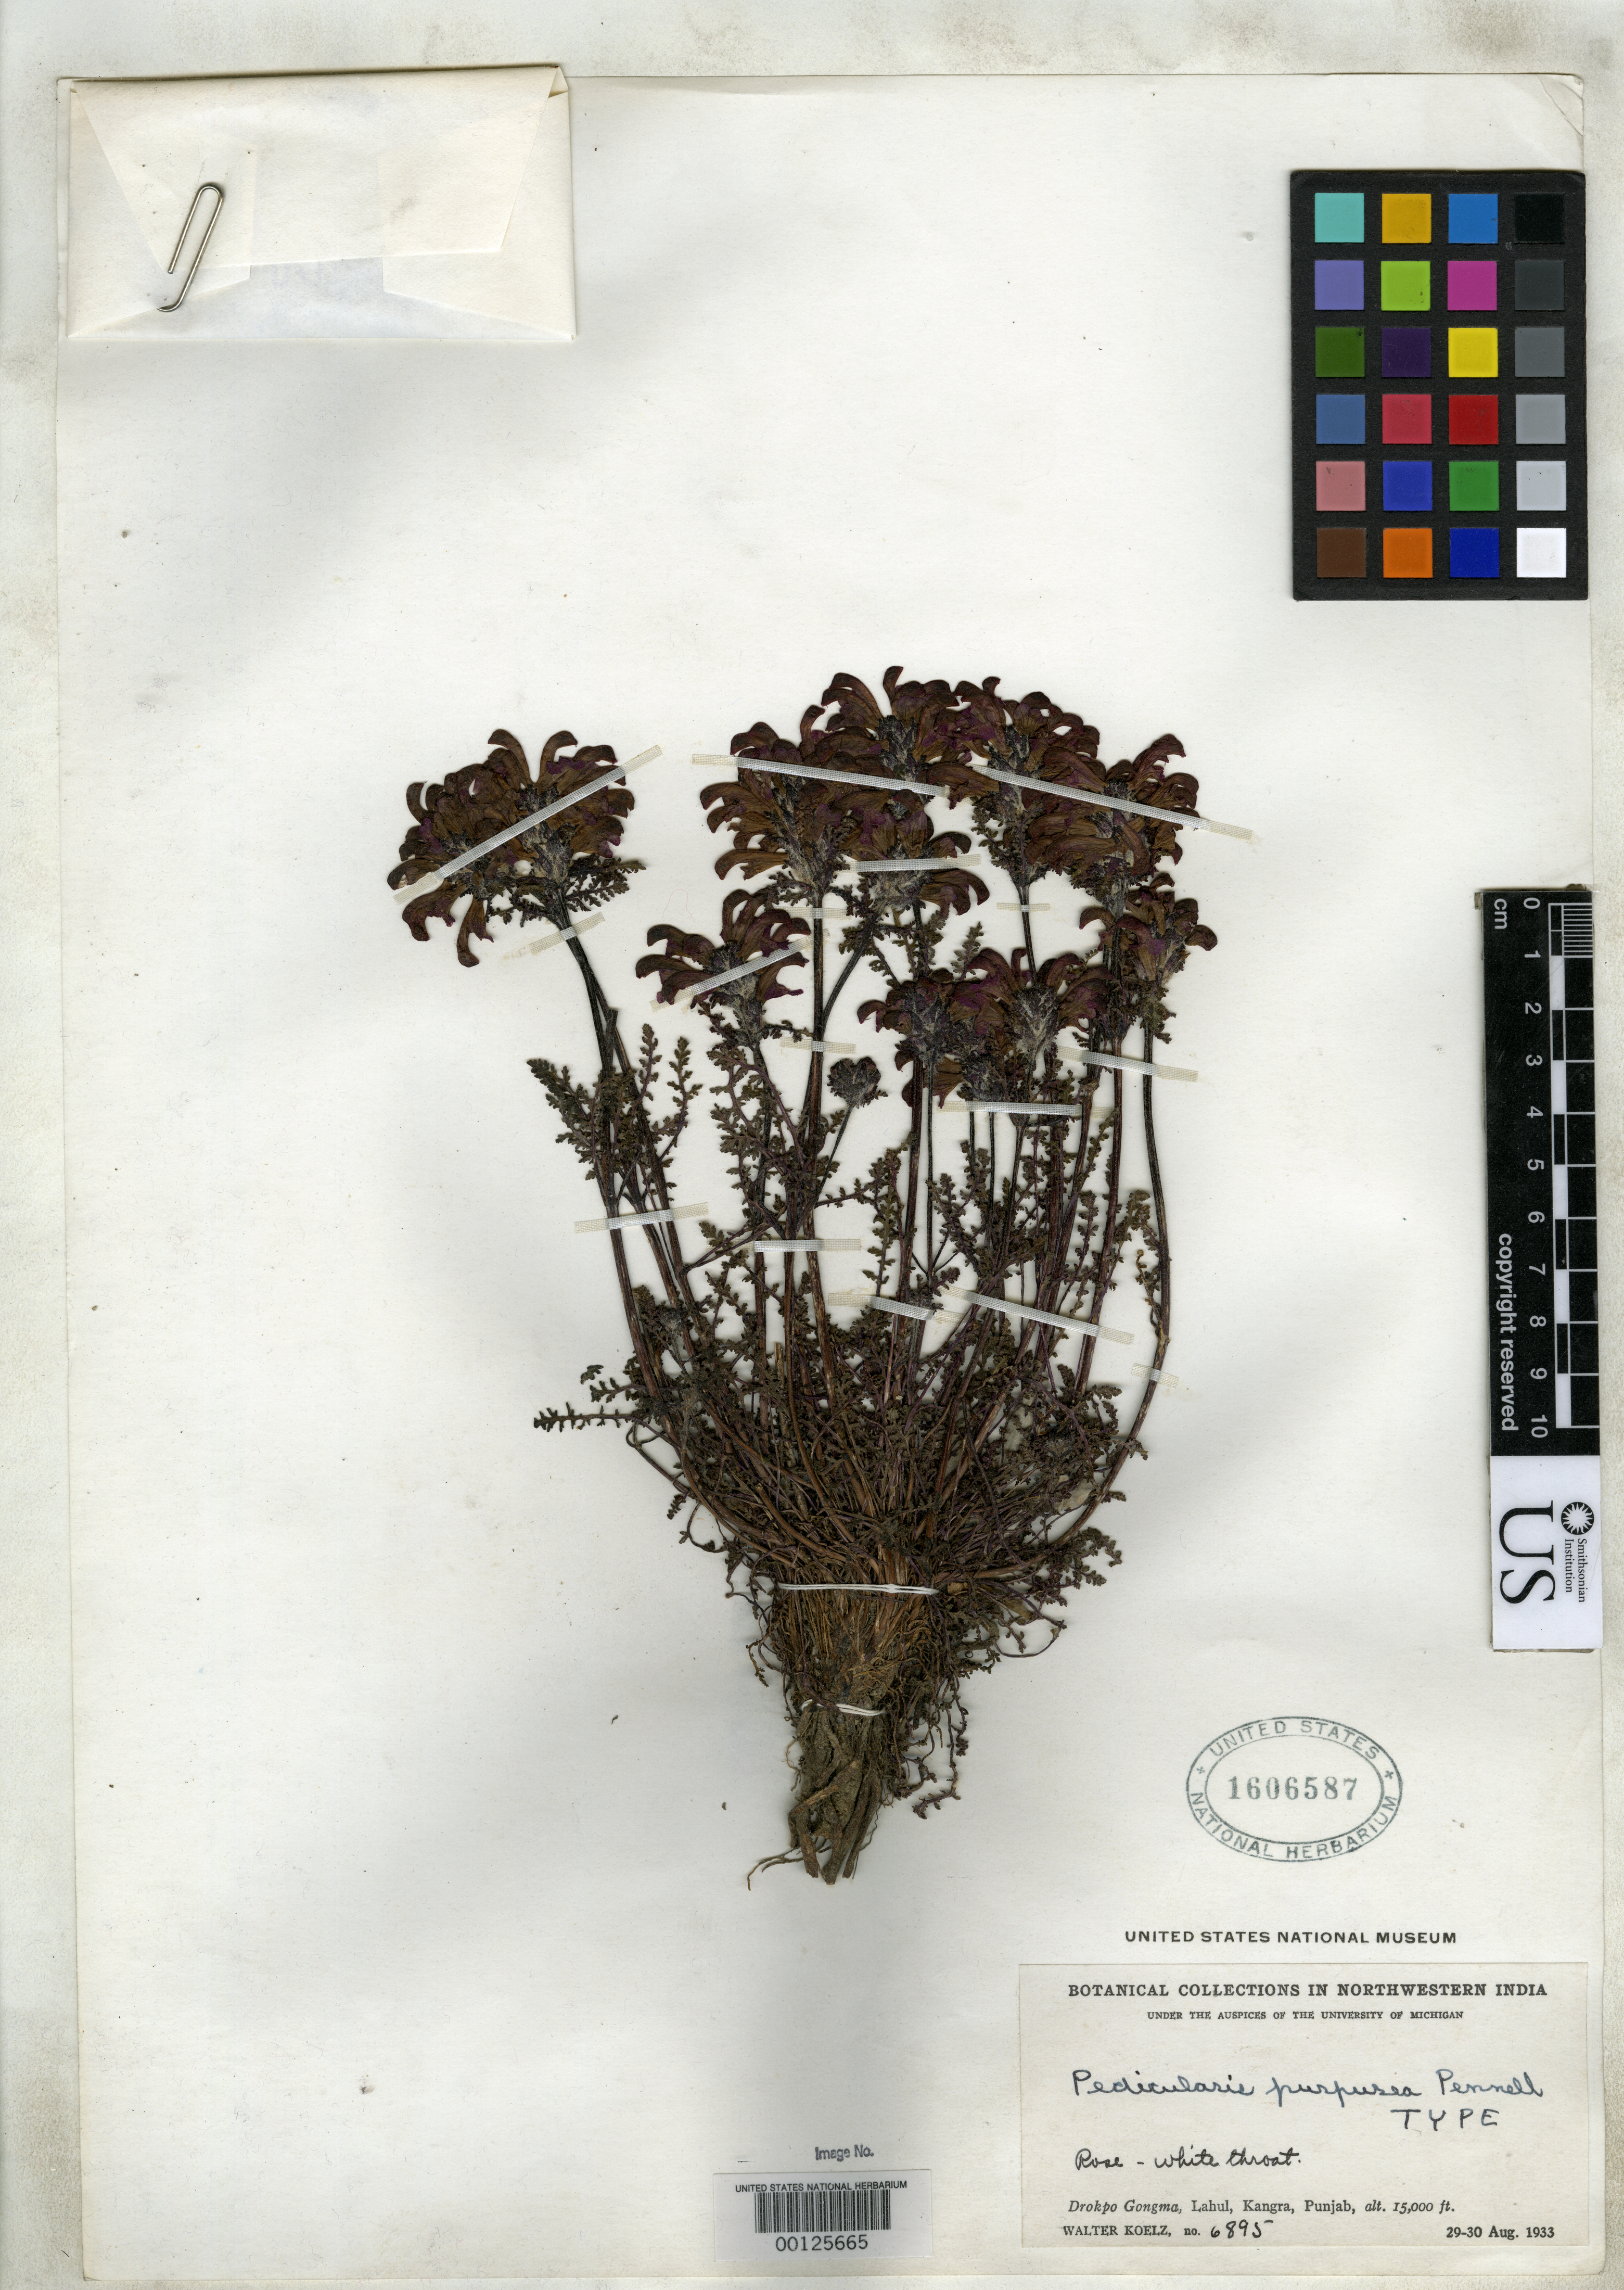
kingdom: Plantae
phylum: Tracheophyta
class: Magnoliopsida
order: Lamiales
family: Orobanchaceae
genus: Pedicularis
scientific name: Pedicularis purpurea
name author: Pennell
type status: Holotype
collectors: W. N. Koelz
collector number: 6895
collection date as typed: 29 Aug 1933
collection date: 1933-08-29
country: India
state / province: Punjab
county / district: Kanagra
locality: Lahul.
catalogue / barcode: US 1606587